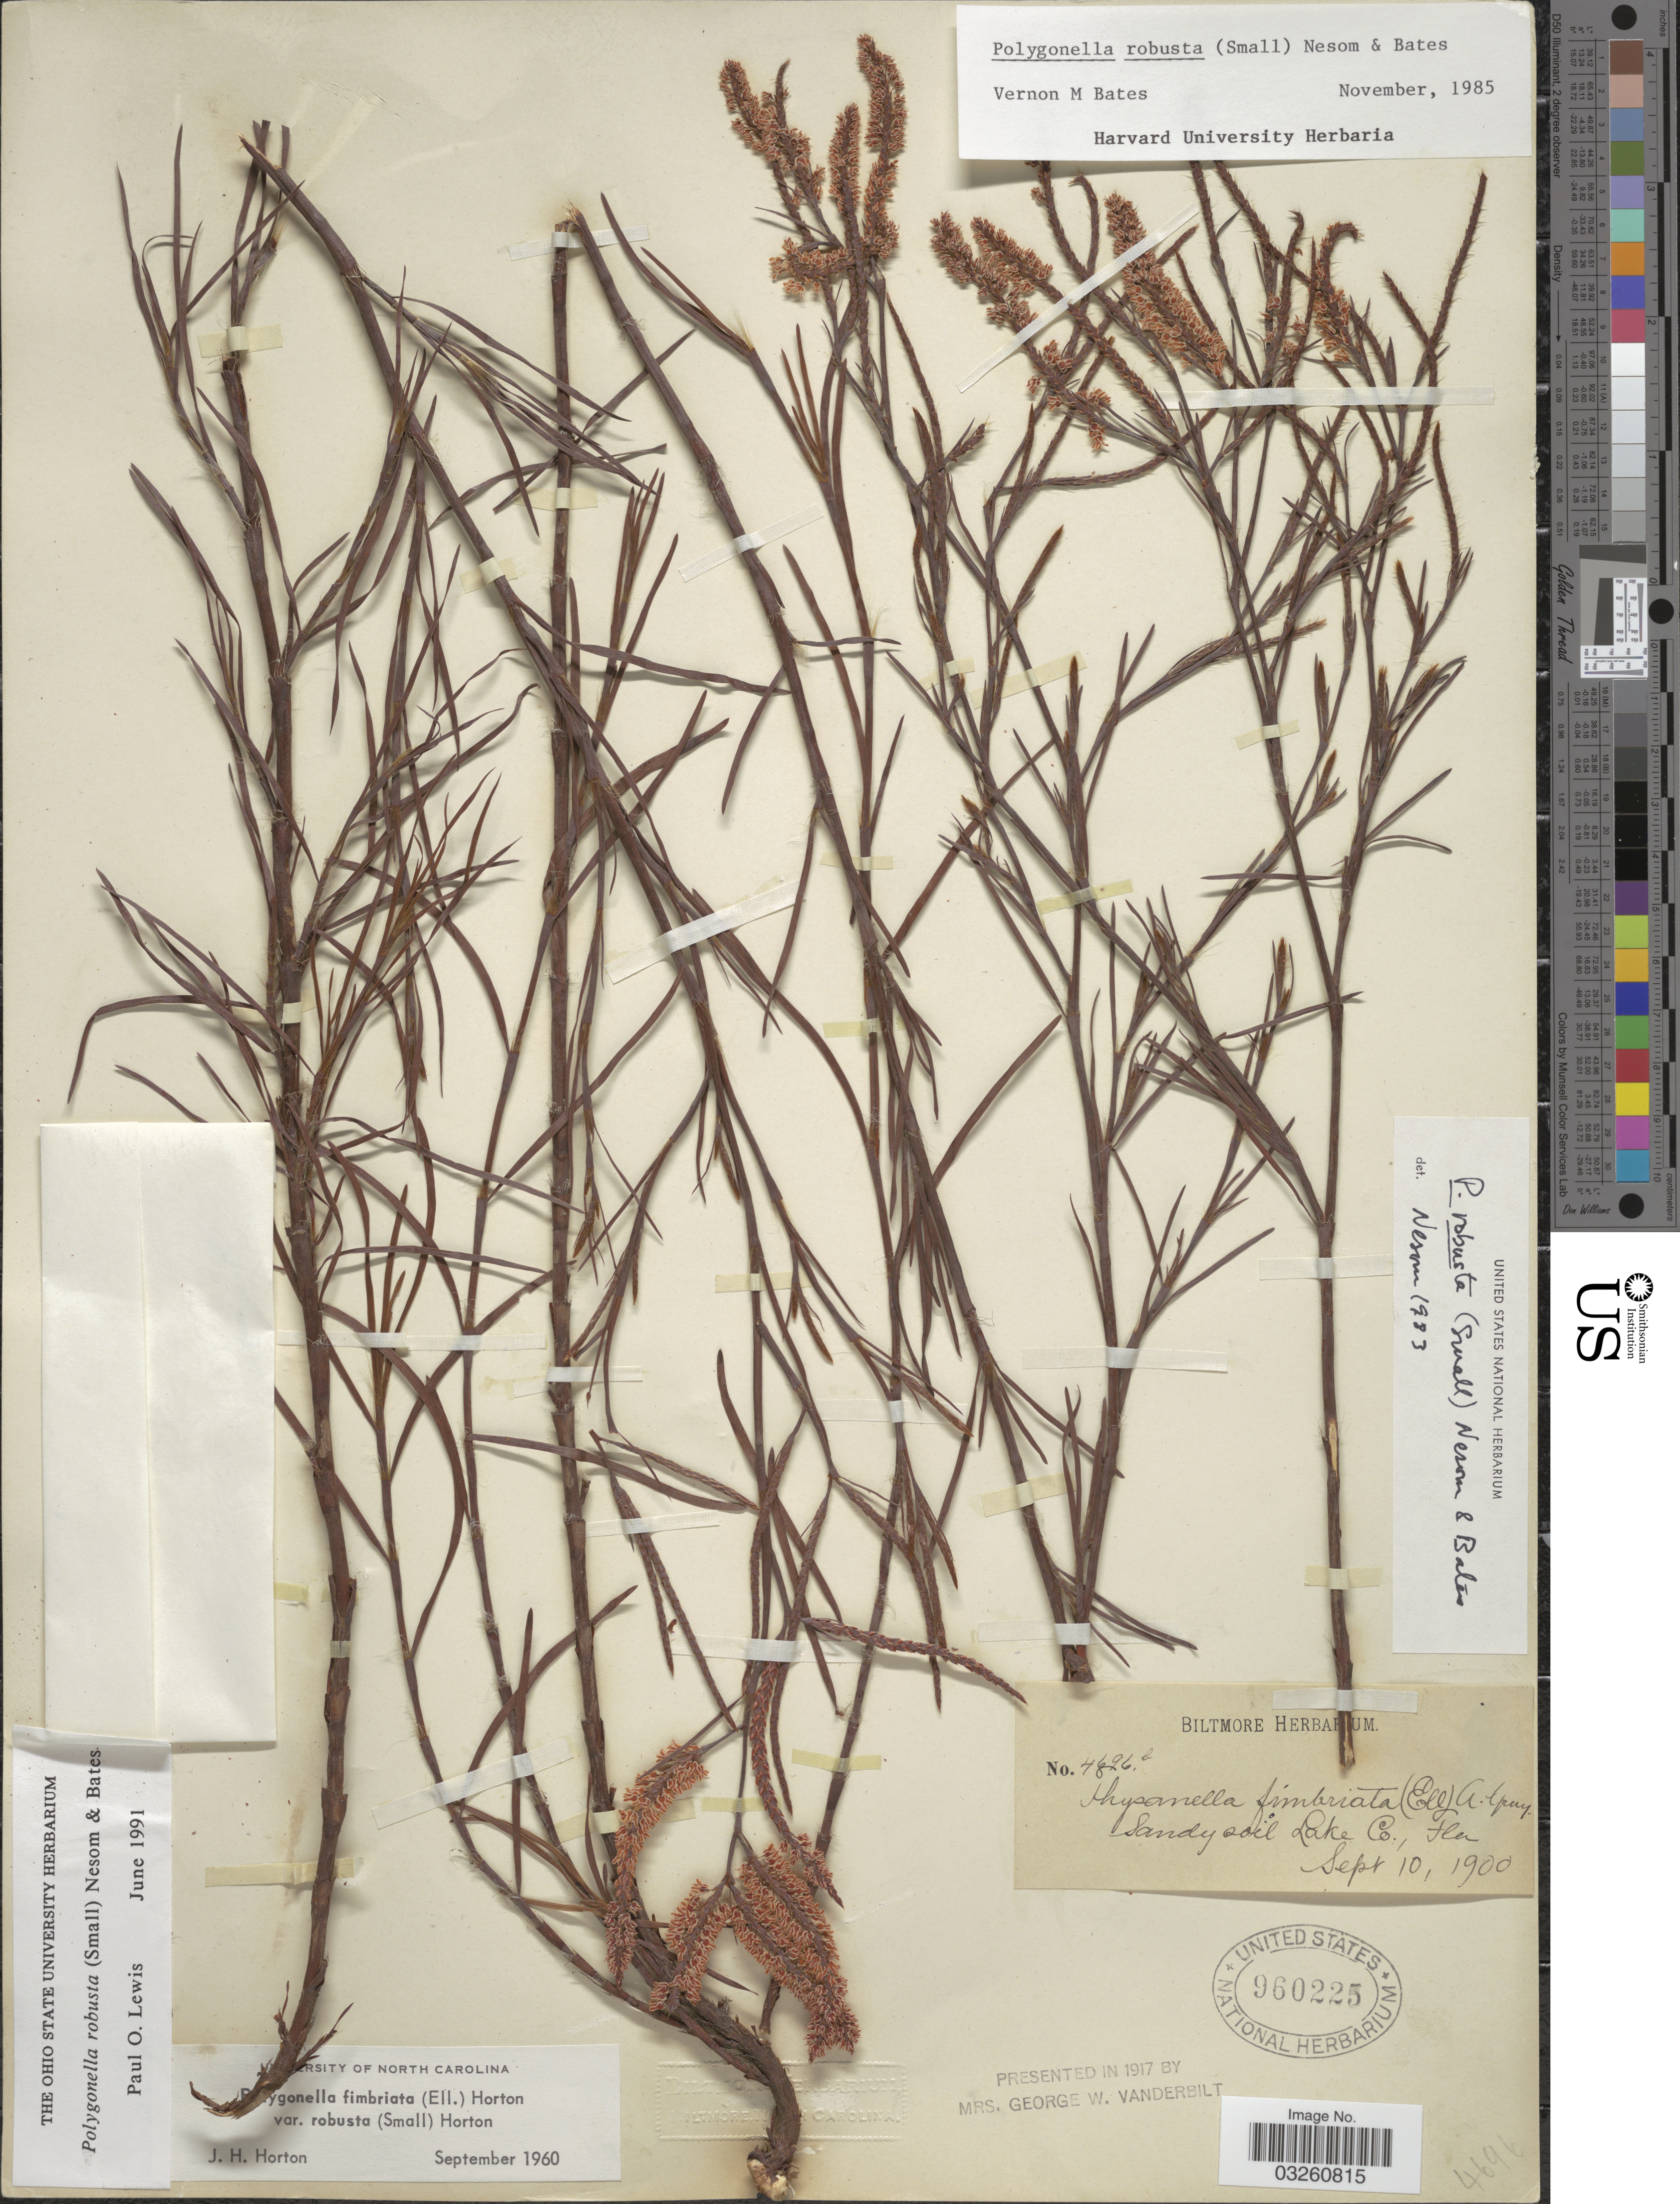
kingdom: Plantae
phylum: Tracheophyta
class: Magnoliopsida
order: Caryophyllales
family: Polygonaceae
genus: Polygonella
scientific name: Polygonella robusta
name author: (Small) G.L. Nesom & V.M. Bates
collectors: ex herb. Biltmore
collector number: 4696b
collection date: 1900-09-10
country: United States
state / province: Florida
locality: Sandy soil Lake Co.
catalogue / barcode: US 960225